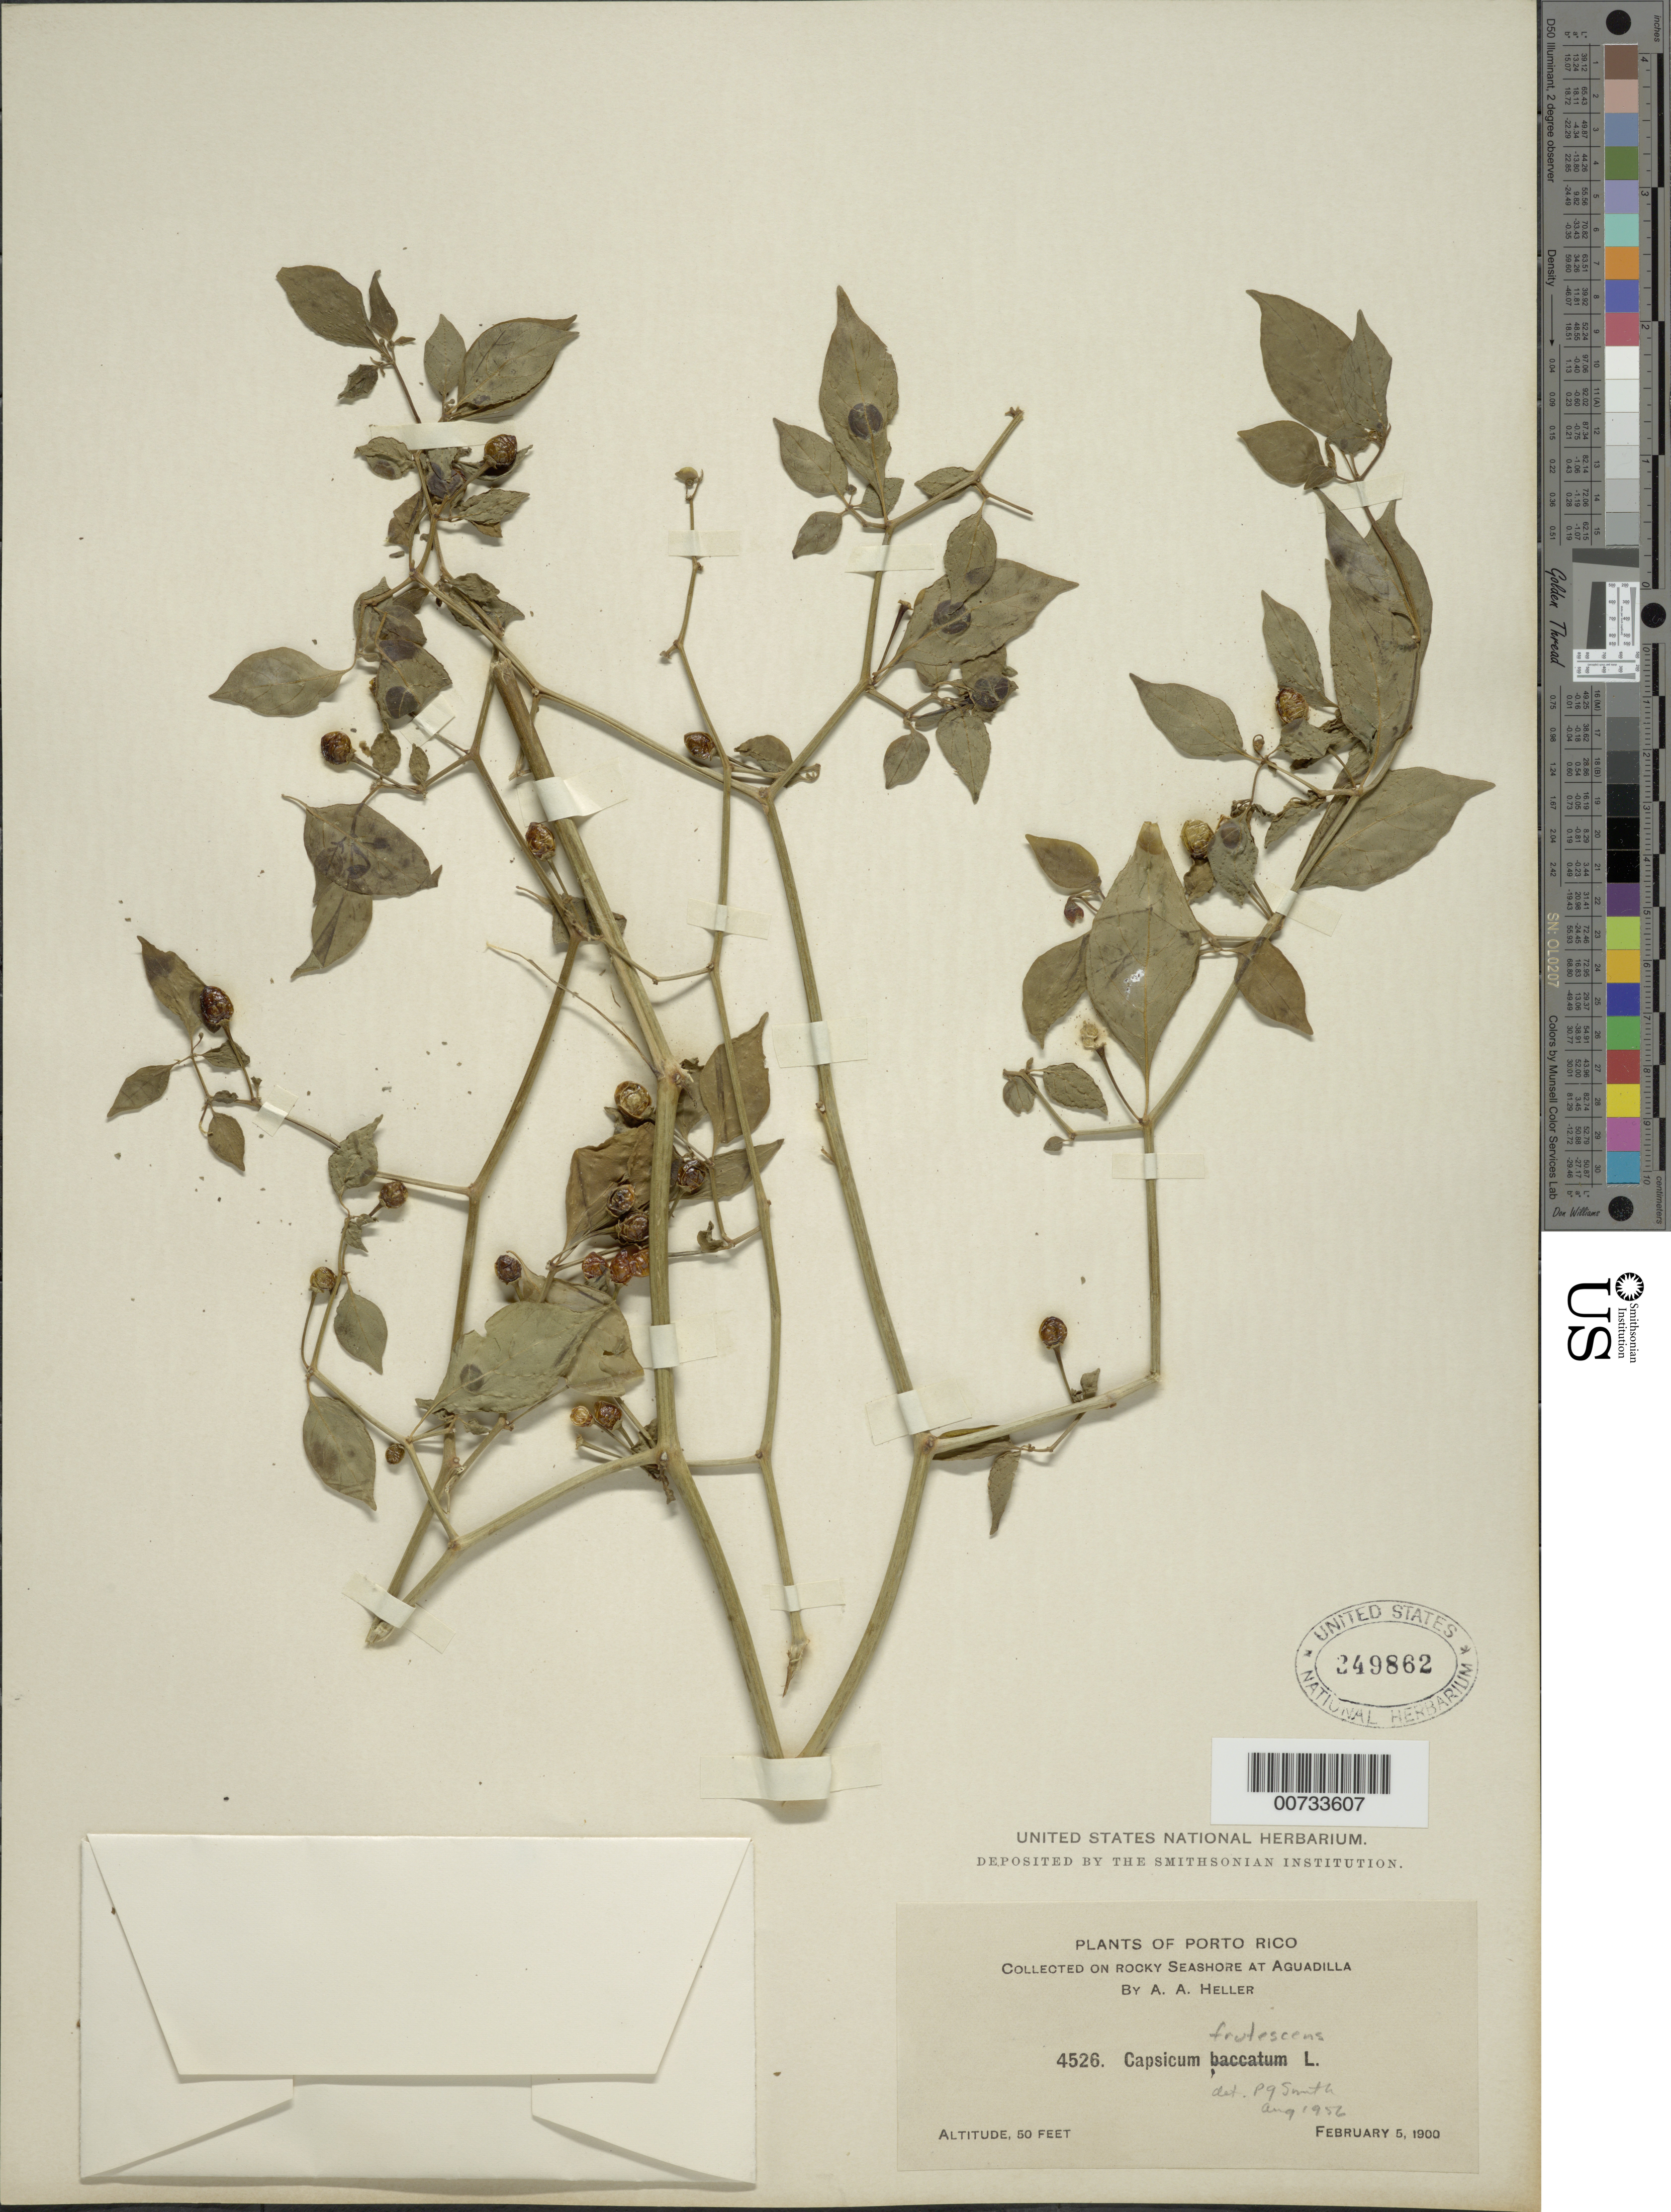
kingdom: Plantae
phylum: Tracheophyta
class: Magnoliopsida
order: Solanales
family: Solanaceae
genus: Capsicum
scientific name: Capsicum frutescens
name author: L.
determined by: Smith, P.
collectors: A. A. Heller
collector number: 4526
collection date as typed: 05 Feb 1900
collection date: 1900-02-05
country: Puerto Rico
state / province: Aguadilla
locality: Aguadilla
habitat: Rocky seashore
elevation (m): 15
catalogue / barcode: US 349862